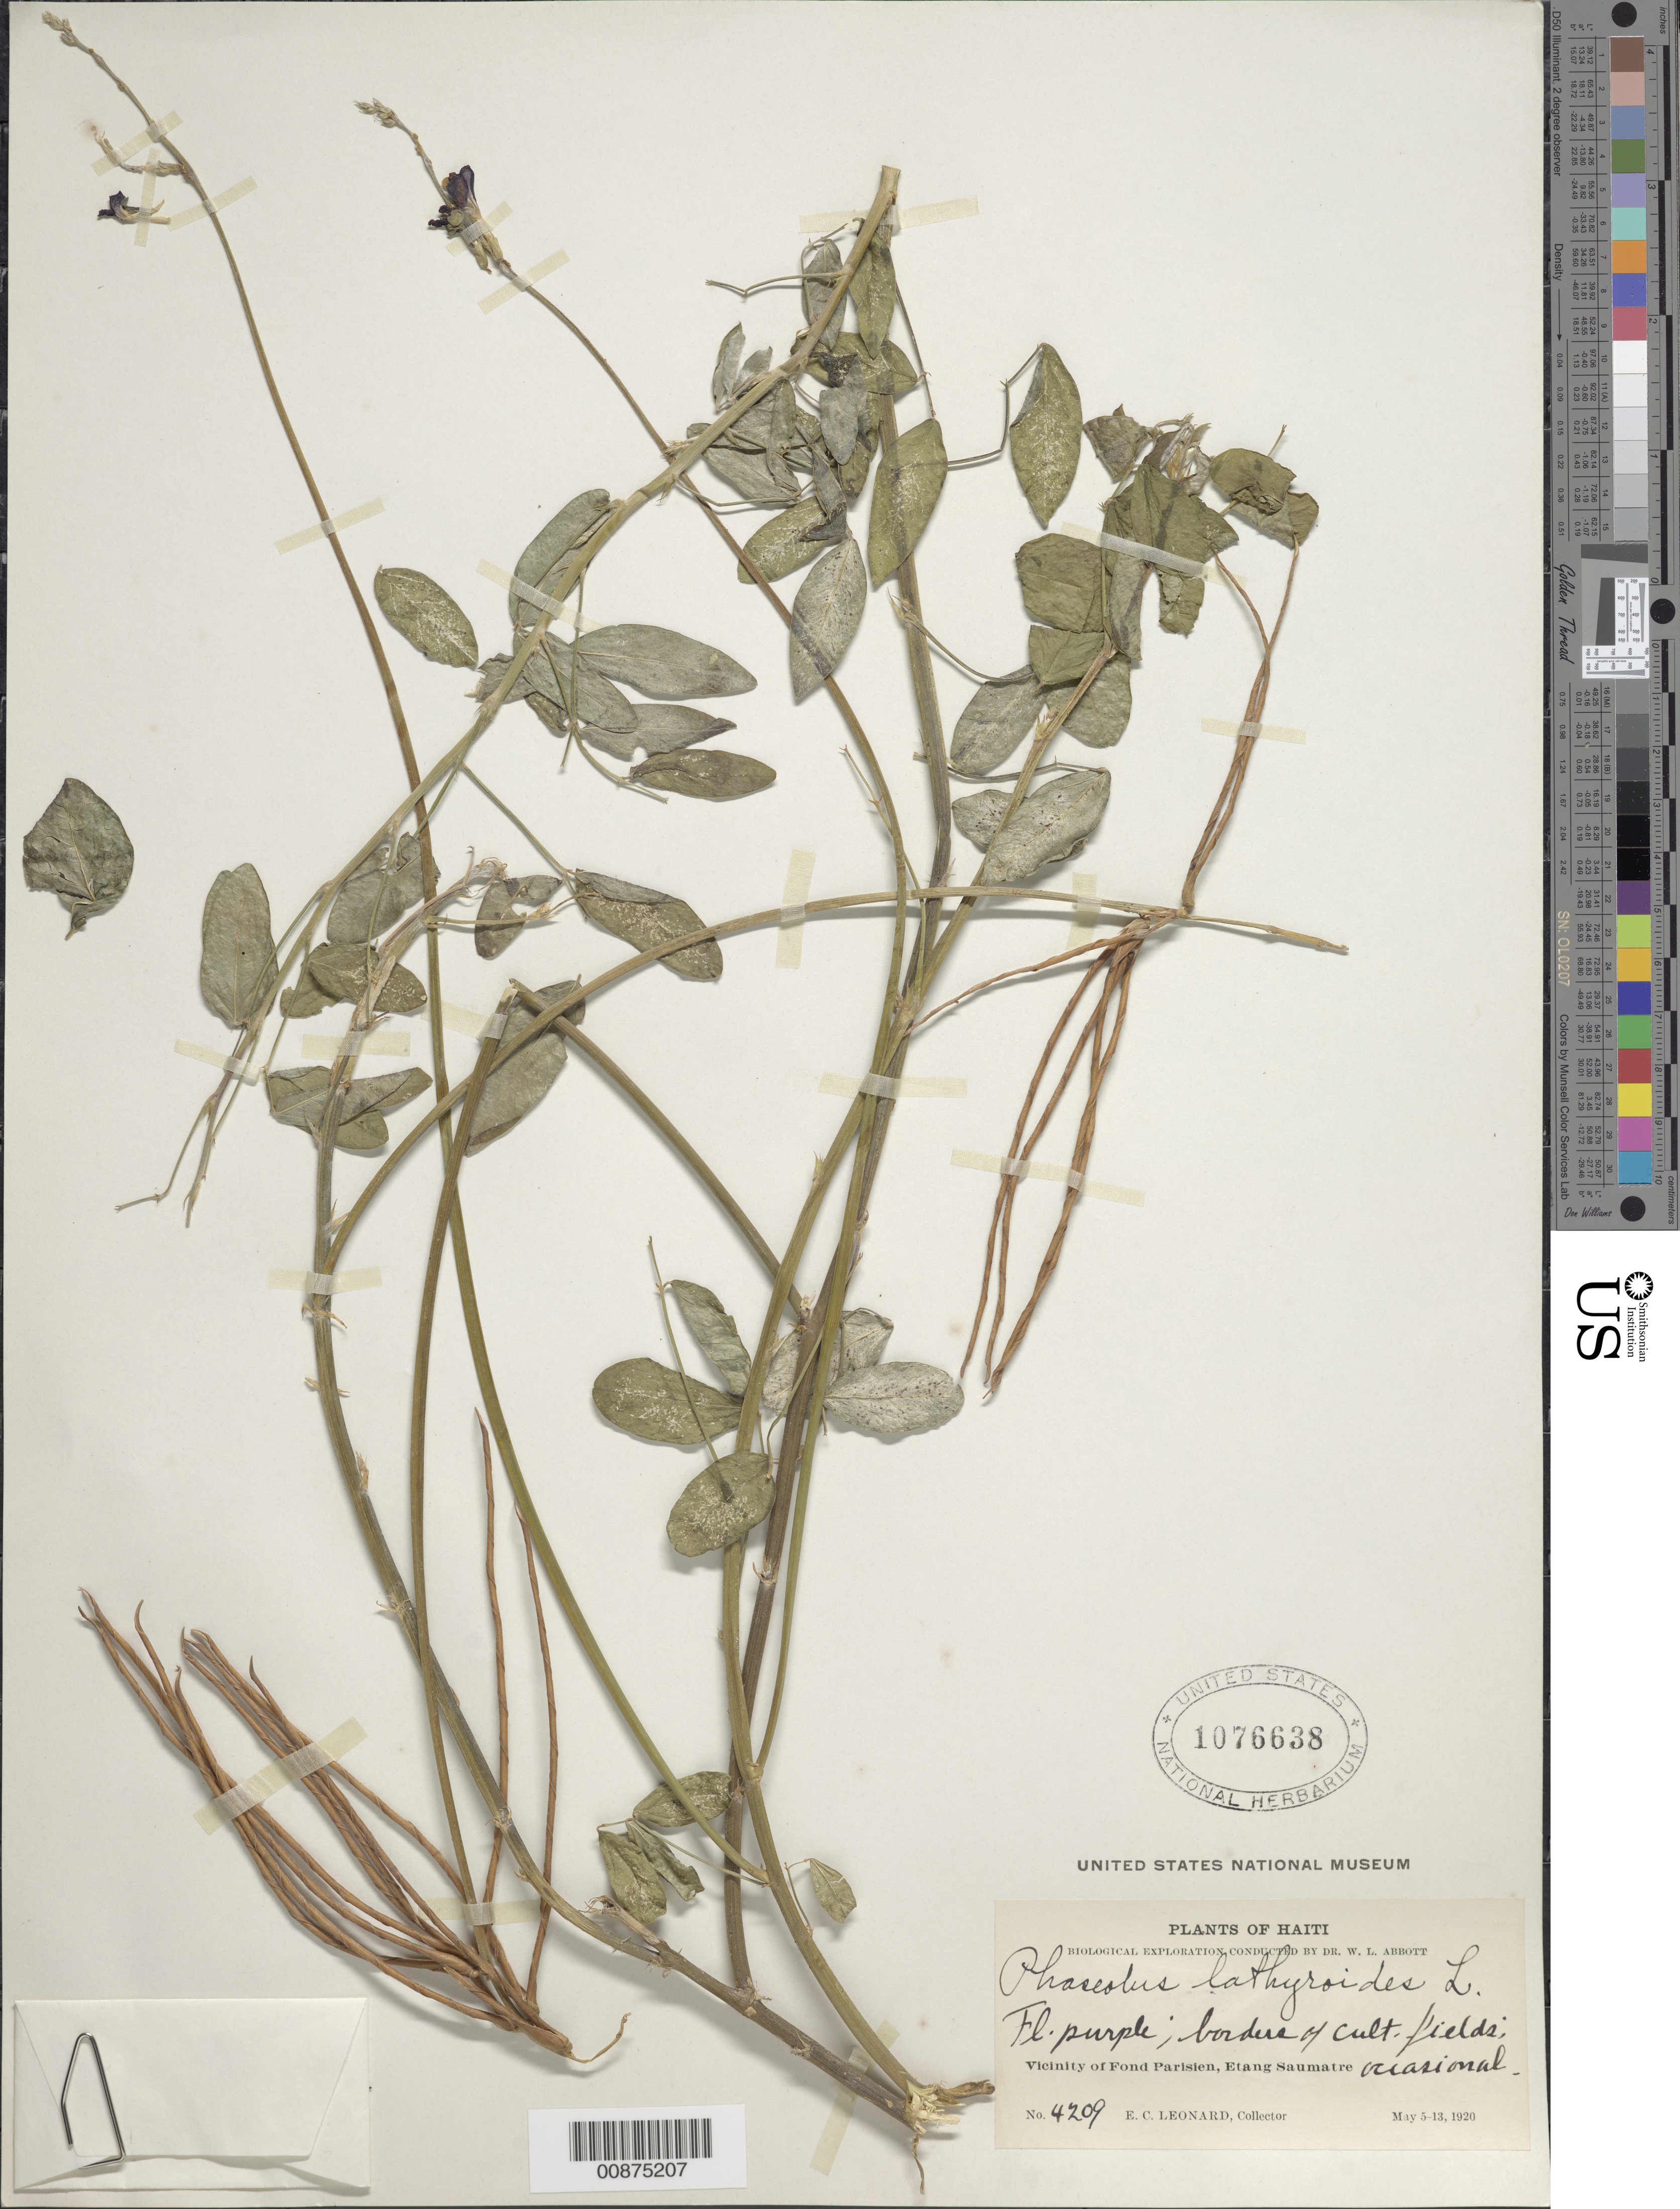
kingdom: Plantae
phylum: Tracheophyta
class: Magnoliopsida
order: Fabales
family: Fabaceae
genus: Macroptilium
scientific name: Macroptilium lathyroides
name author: (L.) Urb.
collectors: E. C. Leonard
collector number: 4209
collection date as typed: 05 May 1920 to 13 May 1920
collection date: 1920-05-05/1920-05-13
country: Haiti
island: Hispaniola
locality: Vicinity of Fond Parisien, Etang Saumatre.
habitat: Borders of cultivated fields.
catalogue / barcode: US 1076638